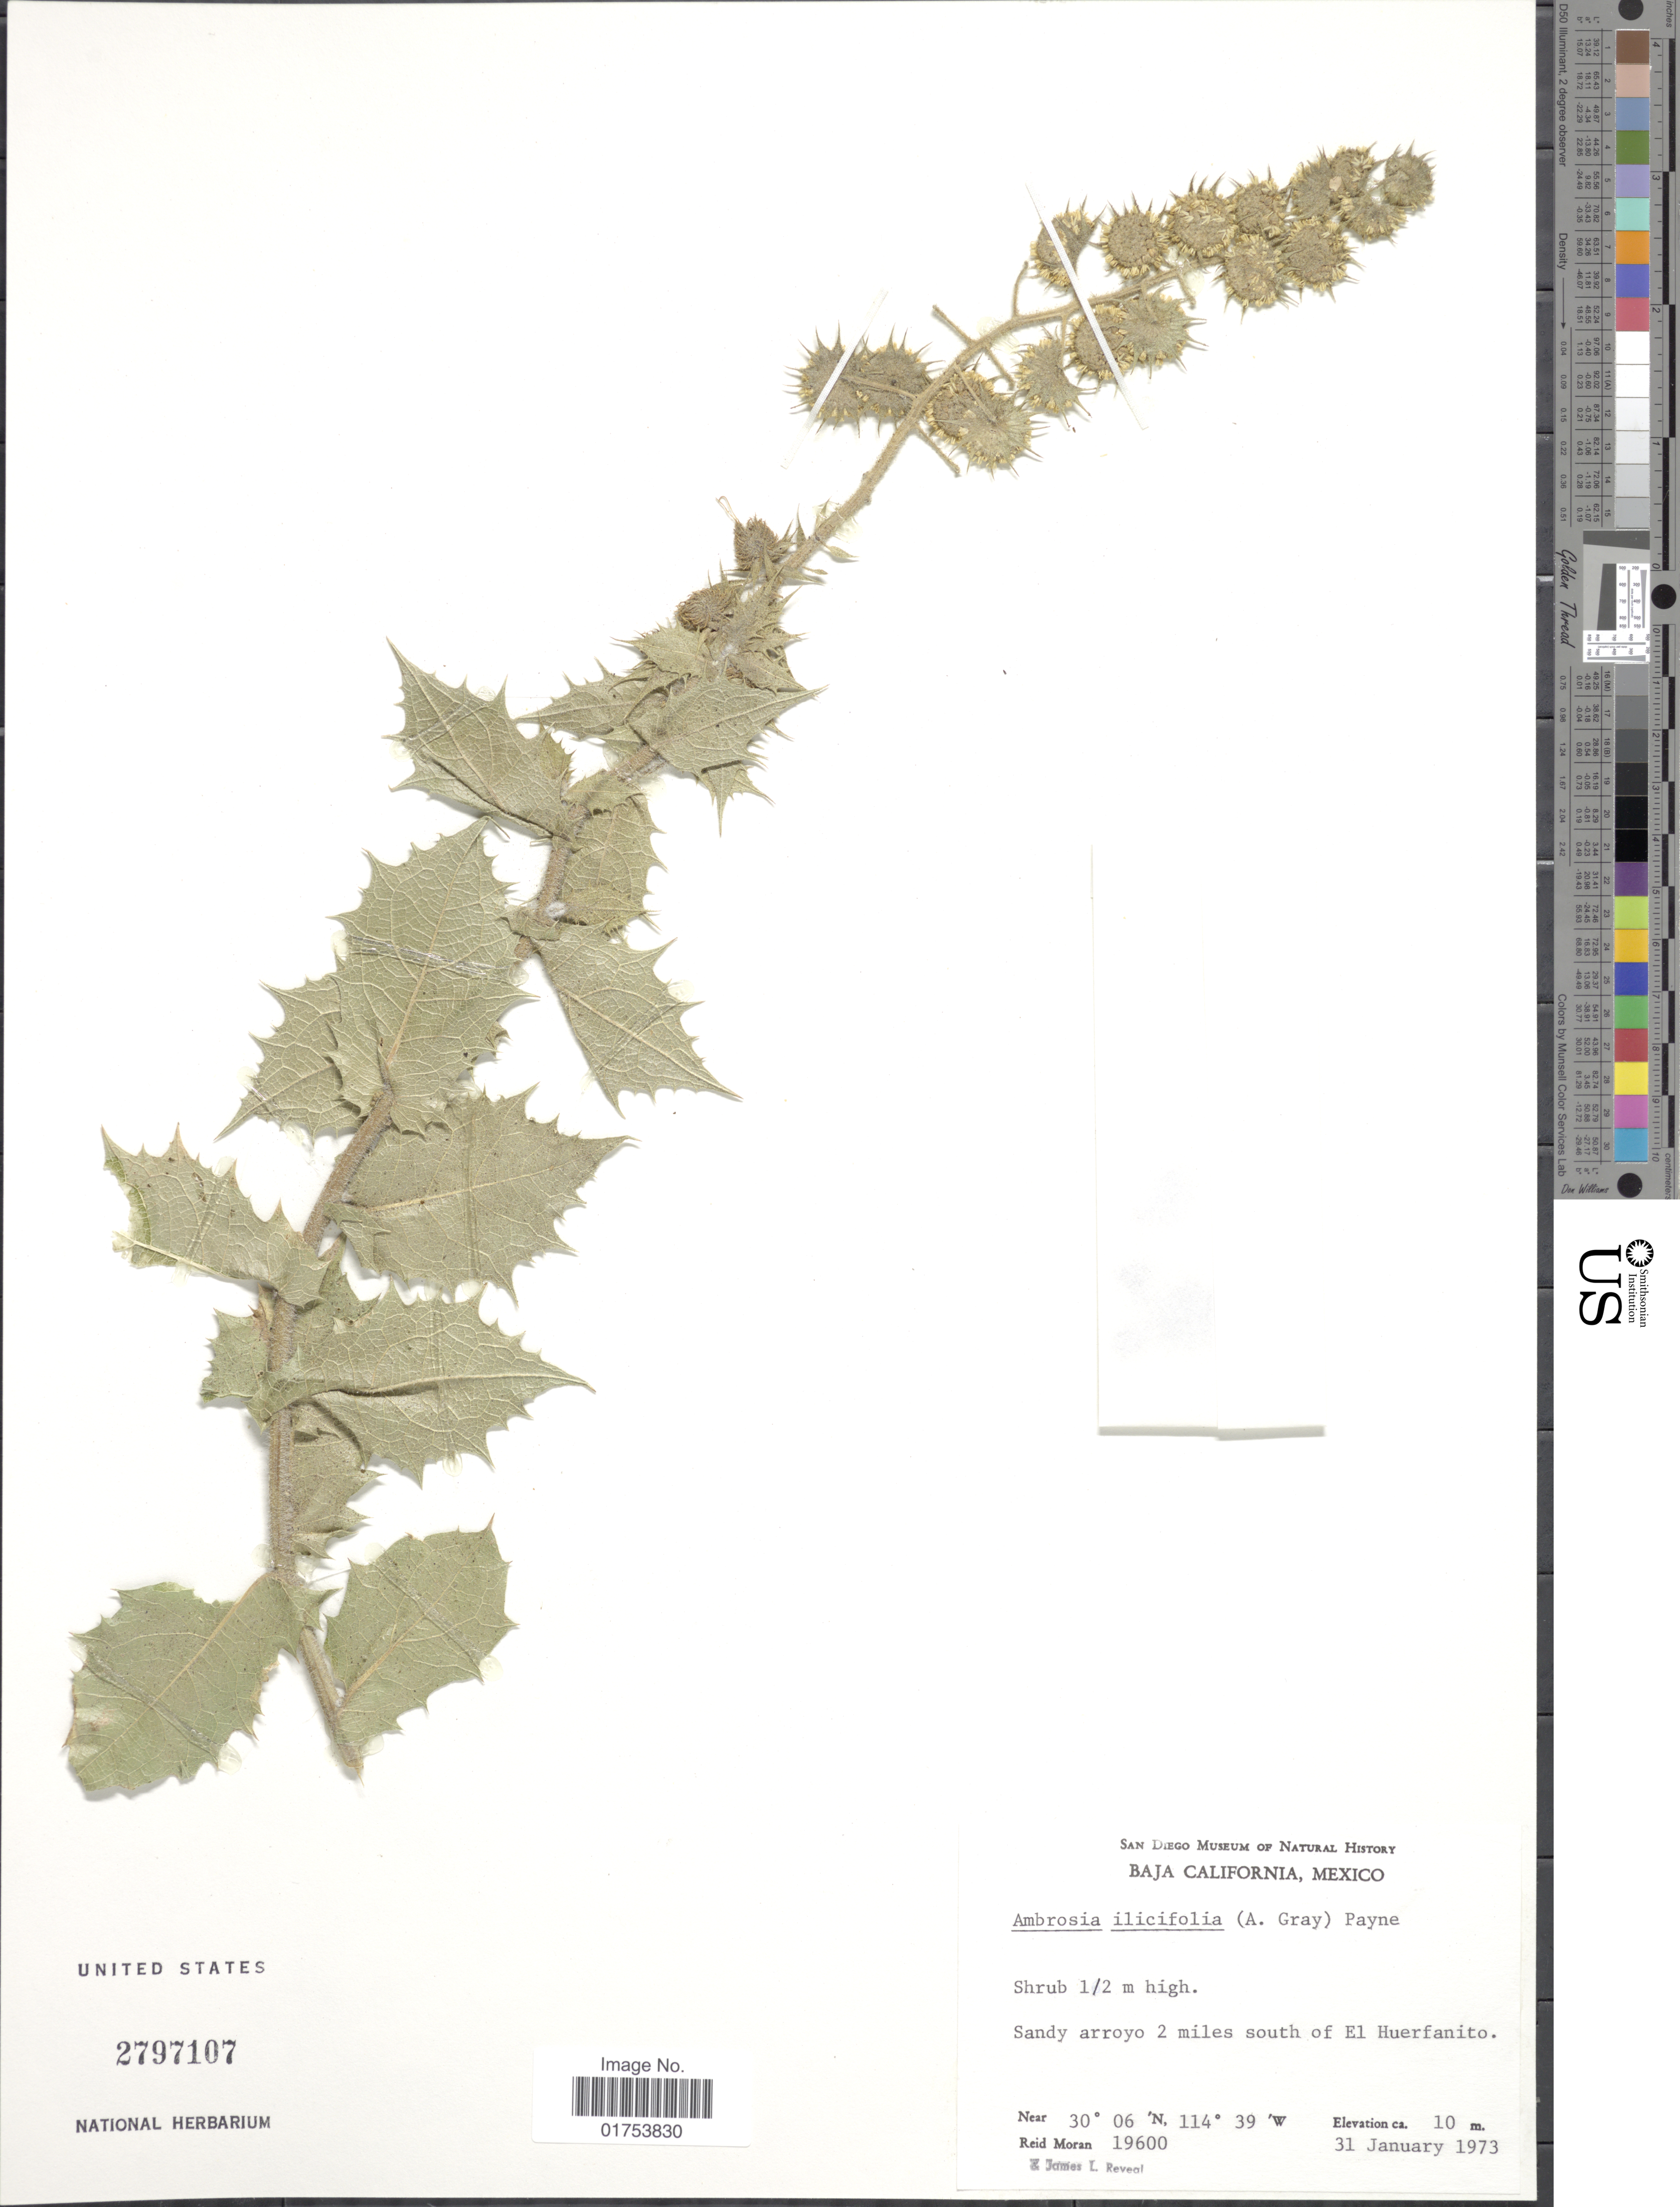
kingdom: Plantae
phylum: Tracheophyta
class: Magnoliopsida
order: Asterales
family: Asteraceae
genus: Ambrosia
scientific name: Ambrosia ilicifolia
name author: (A. Gray) W.W.Payne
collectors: R. V. Moran & J. L. Reveal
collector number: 19600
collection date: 1973-01-31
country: Mexico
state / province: Baja California Norte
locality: Sandy arroyo 2 miles south of El Huerfanito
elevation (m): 10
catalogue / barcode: US 2797107